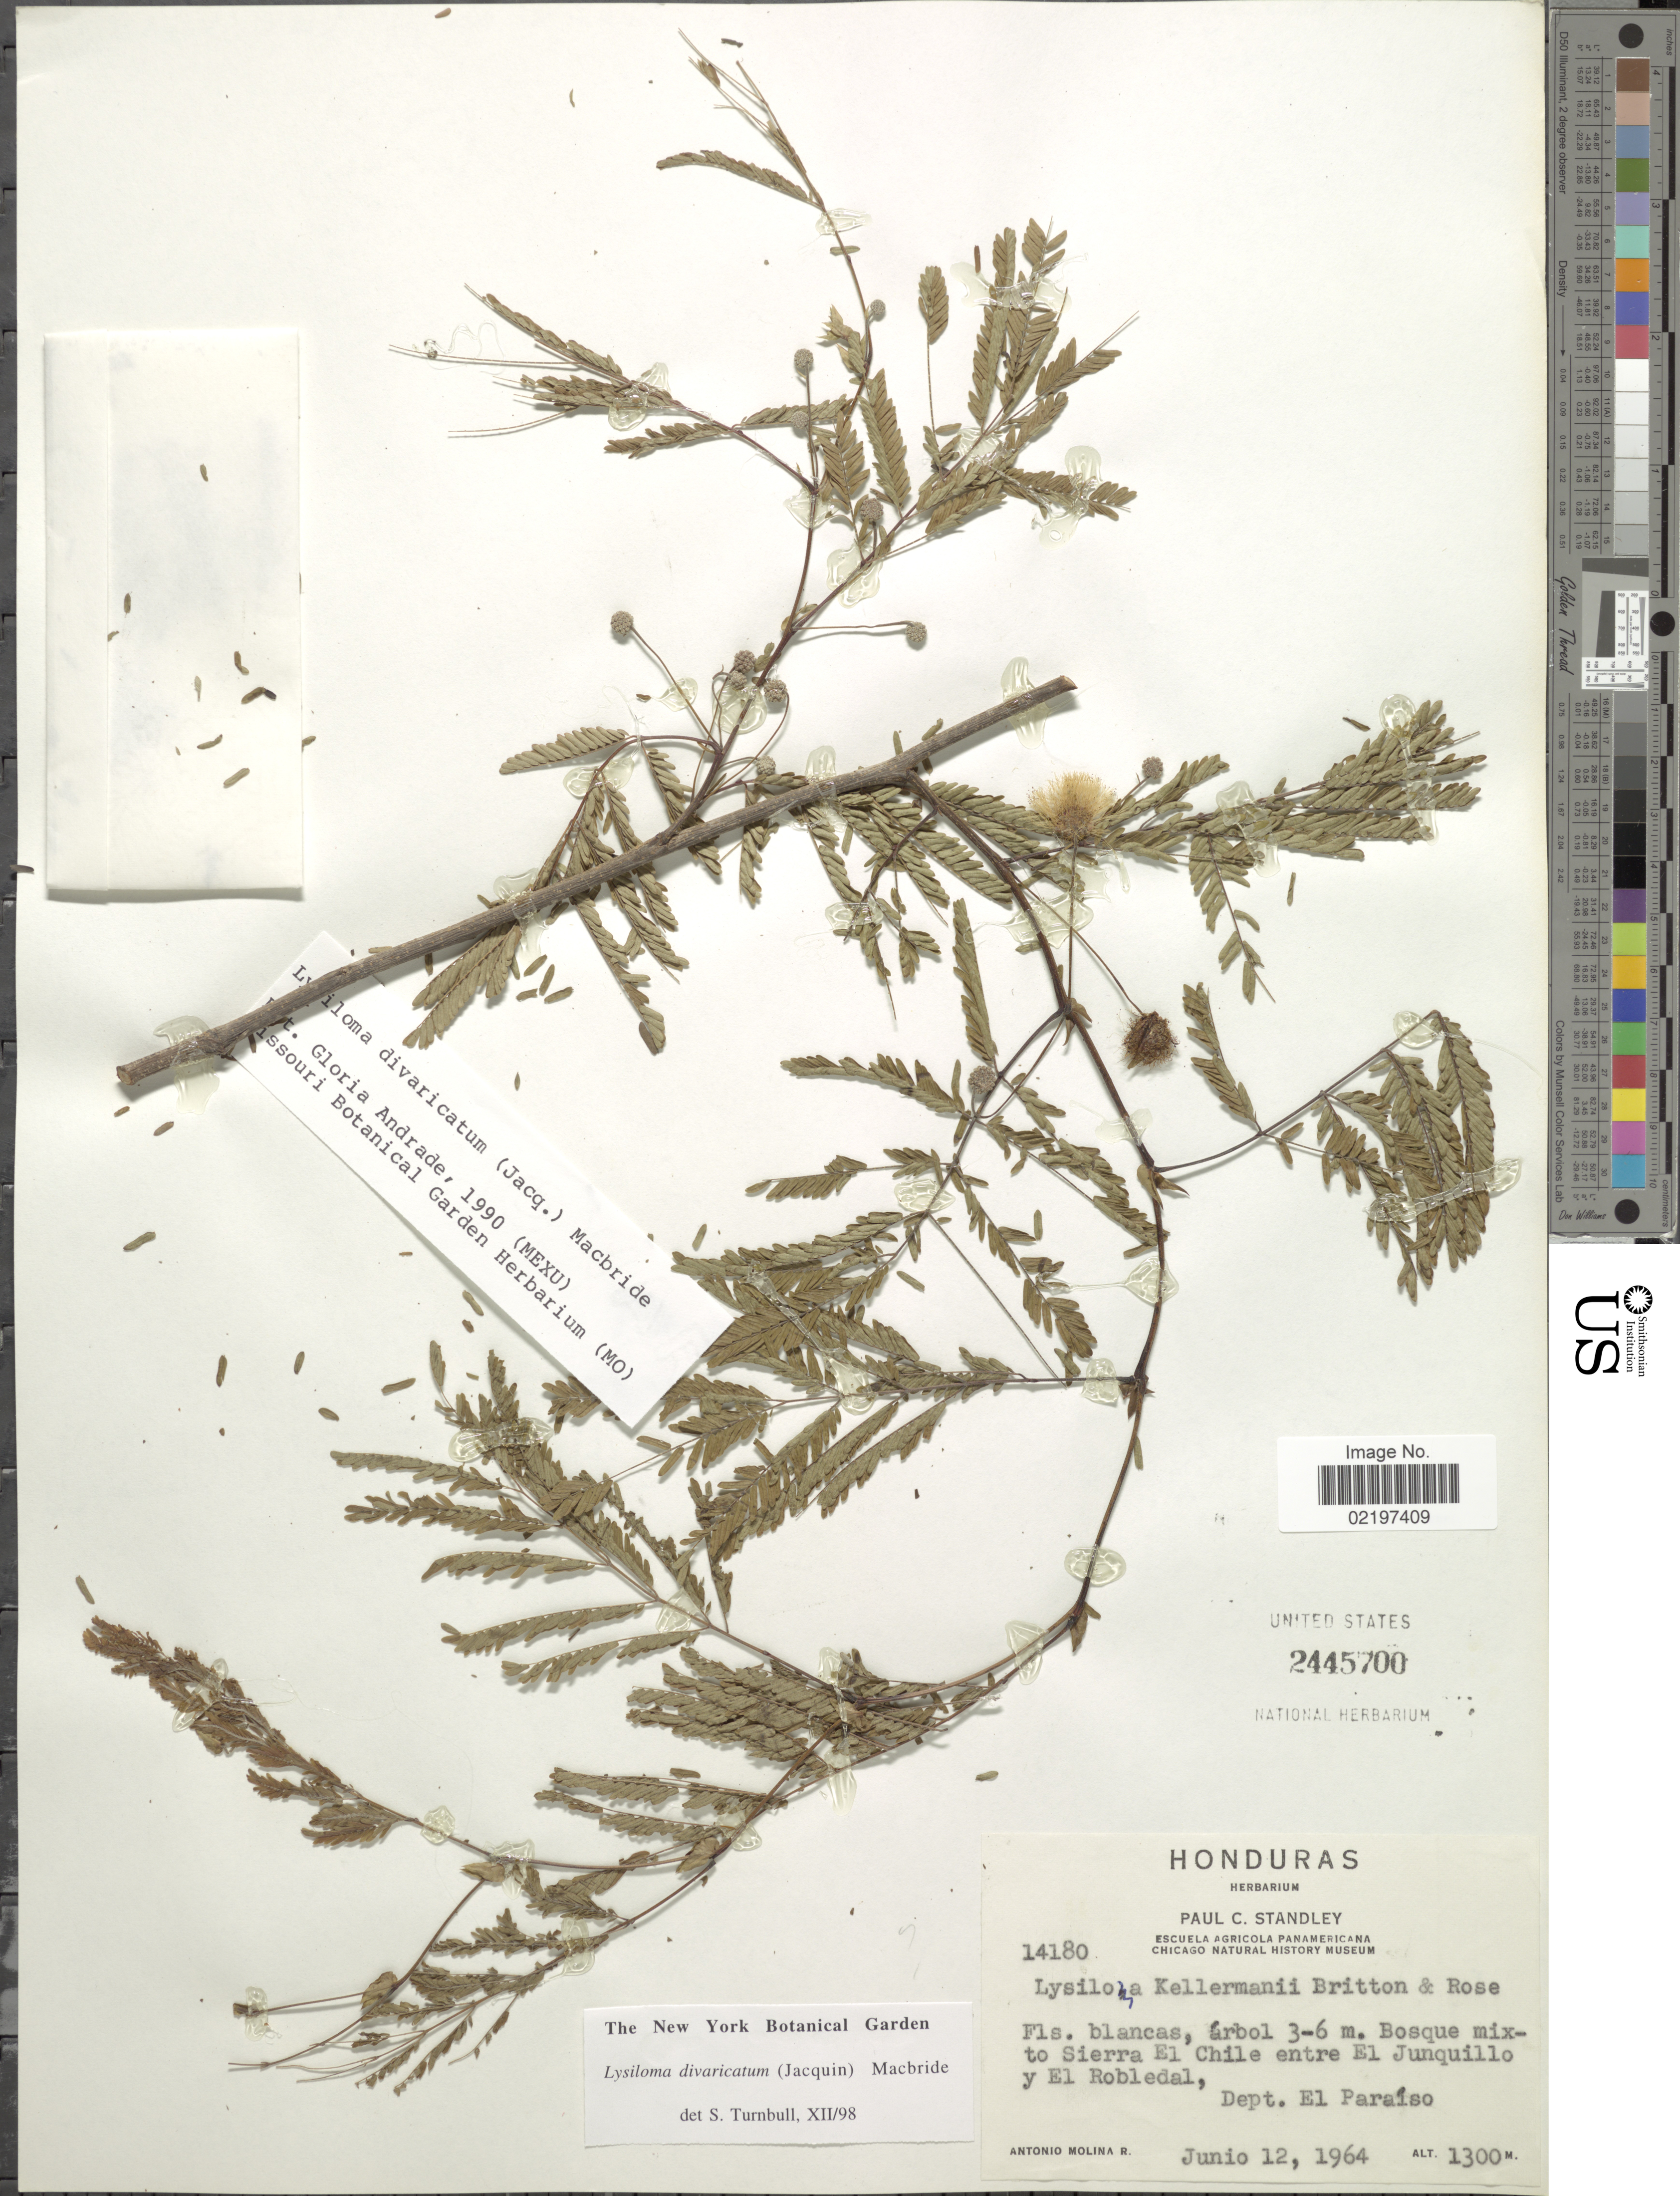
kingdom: Plantae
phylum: Tracheophyta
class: Magnoliopsida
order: Fabales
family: Fabaceae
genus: Lysiloma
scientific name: Lysiloma divaricatum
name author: (Jacq.) J.F. Macbr.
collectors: A. Molina R.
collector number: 14180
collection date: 1964-06-12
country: Honduras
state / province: El Paraíso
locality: Bosque mixto Sierra El Chile entre El Junquillo y El Robledal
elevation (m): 1300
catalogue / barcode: US 2445700